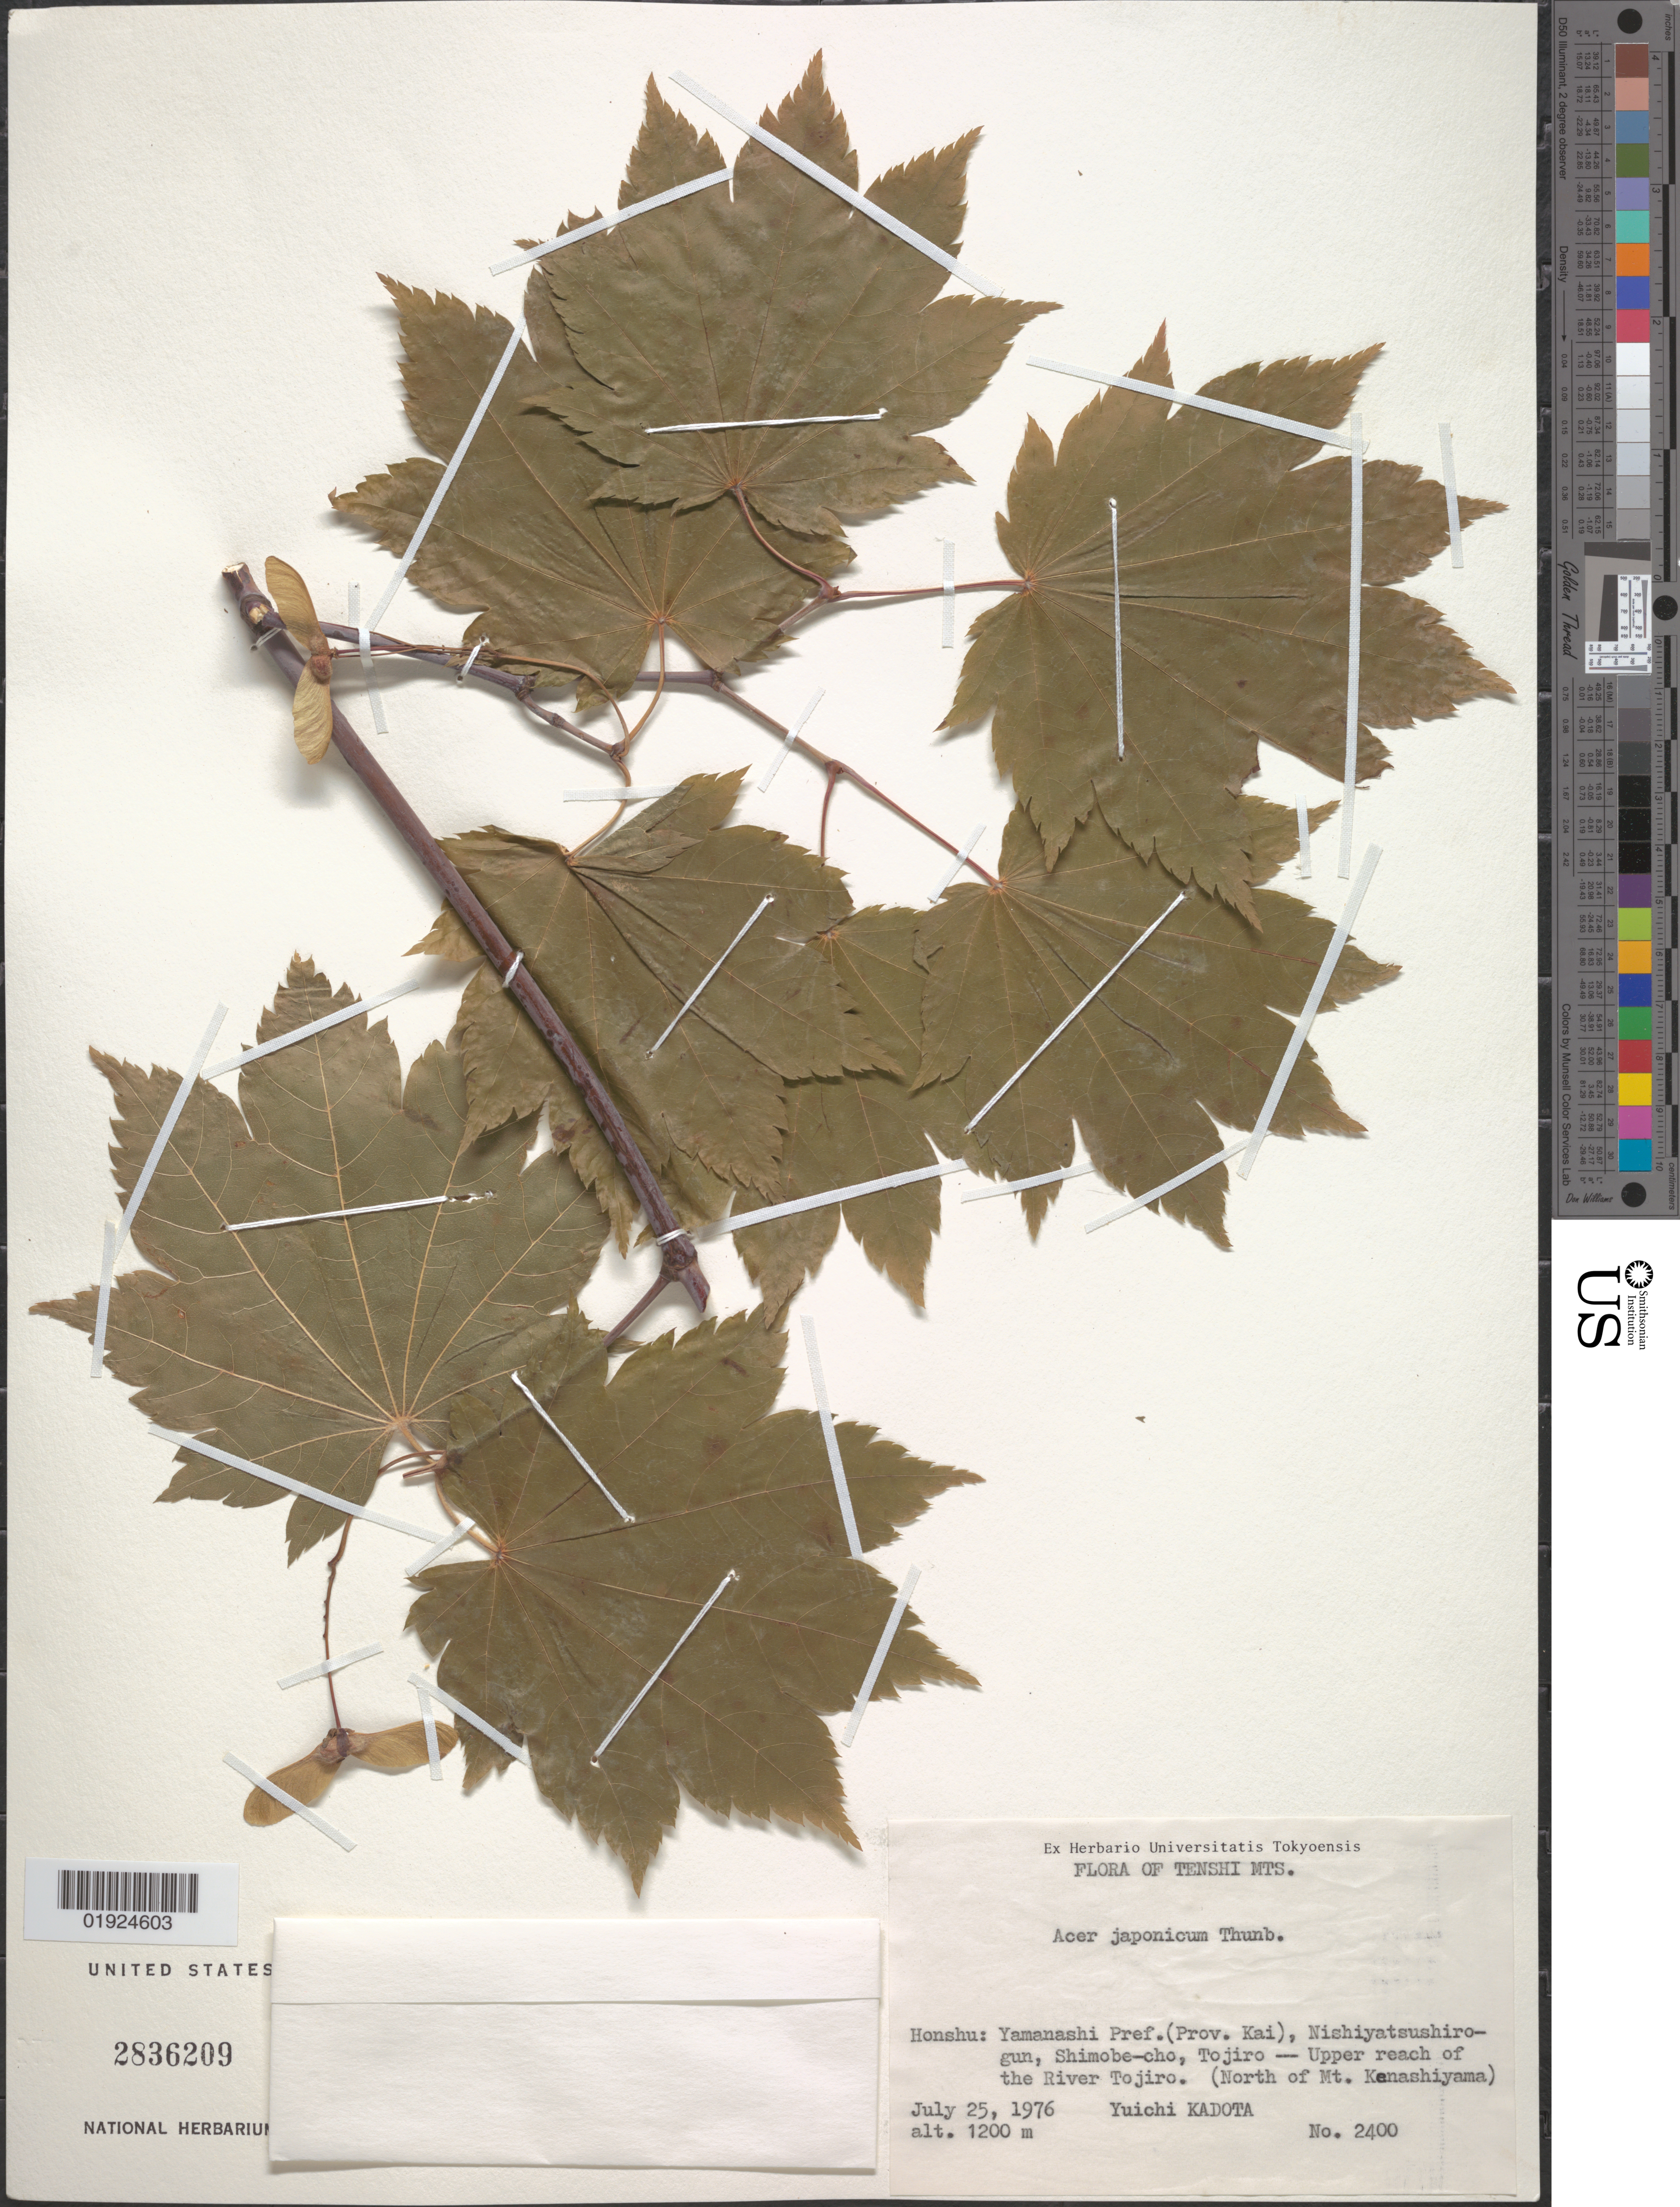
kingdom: Plantae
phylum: Tracheophyta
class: Magnoliopsida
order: Sapindales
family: Sapindaceae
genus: Acer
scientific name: Acer japonicum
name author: Thunb.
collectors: Y. Kadota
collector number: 2400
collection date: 1976-07-25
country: Japan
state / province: Yamanasi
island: Honshu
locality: Prov. Kai, Nishiyatsushiro-gun, Shimobe-cho, Tojiro. Upper reach of the River Tojiro (North of Mt. Kanashiyama)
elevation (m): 1200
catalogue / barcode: US 2836209